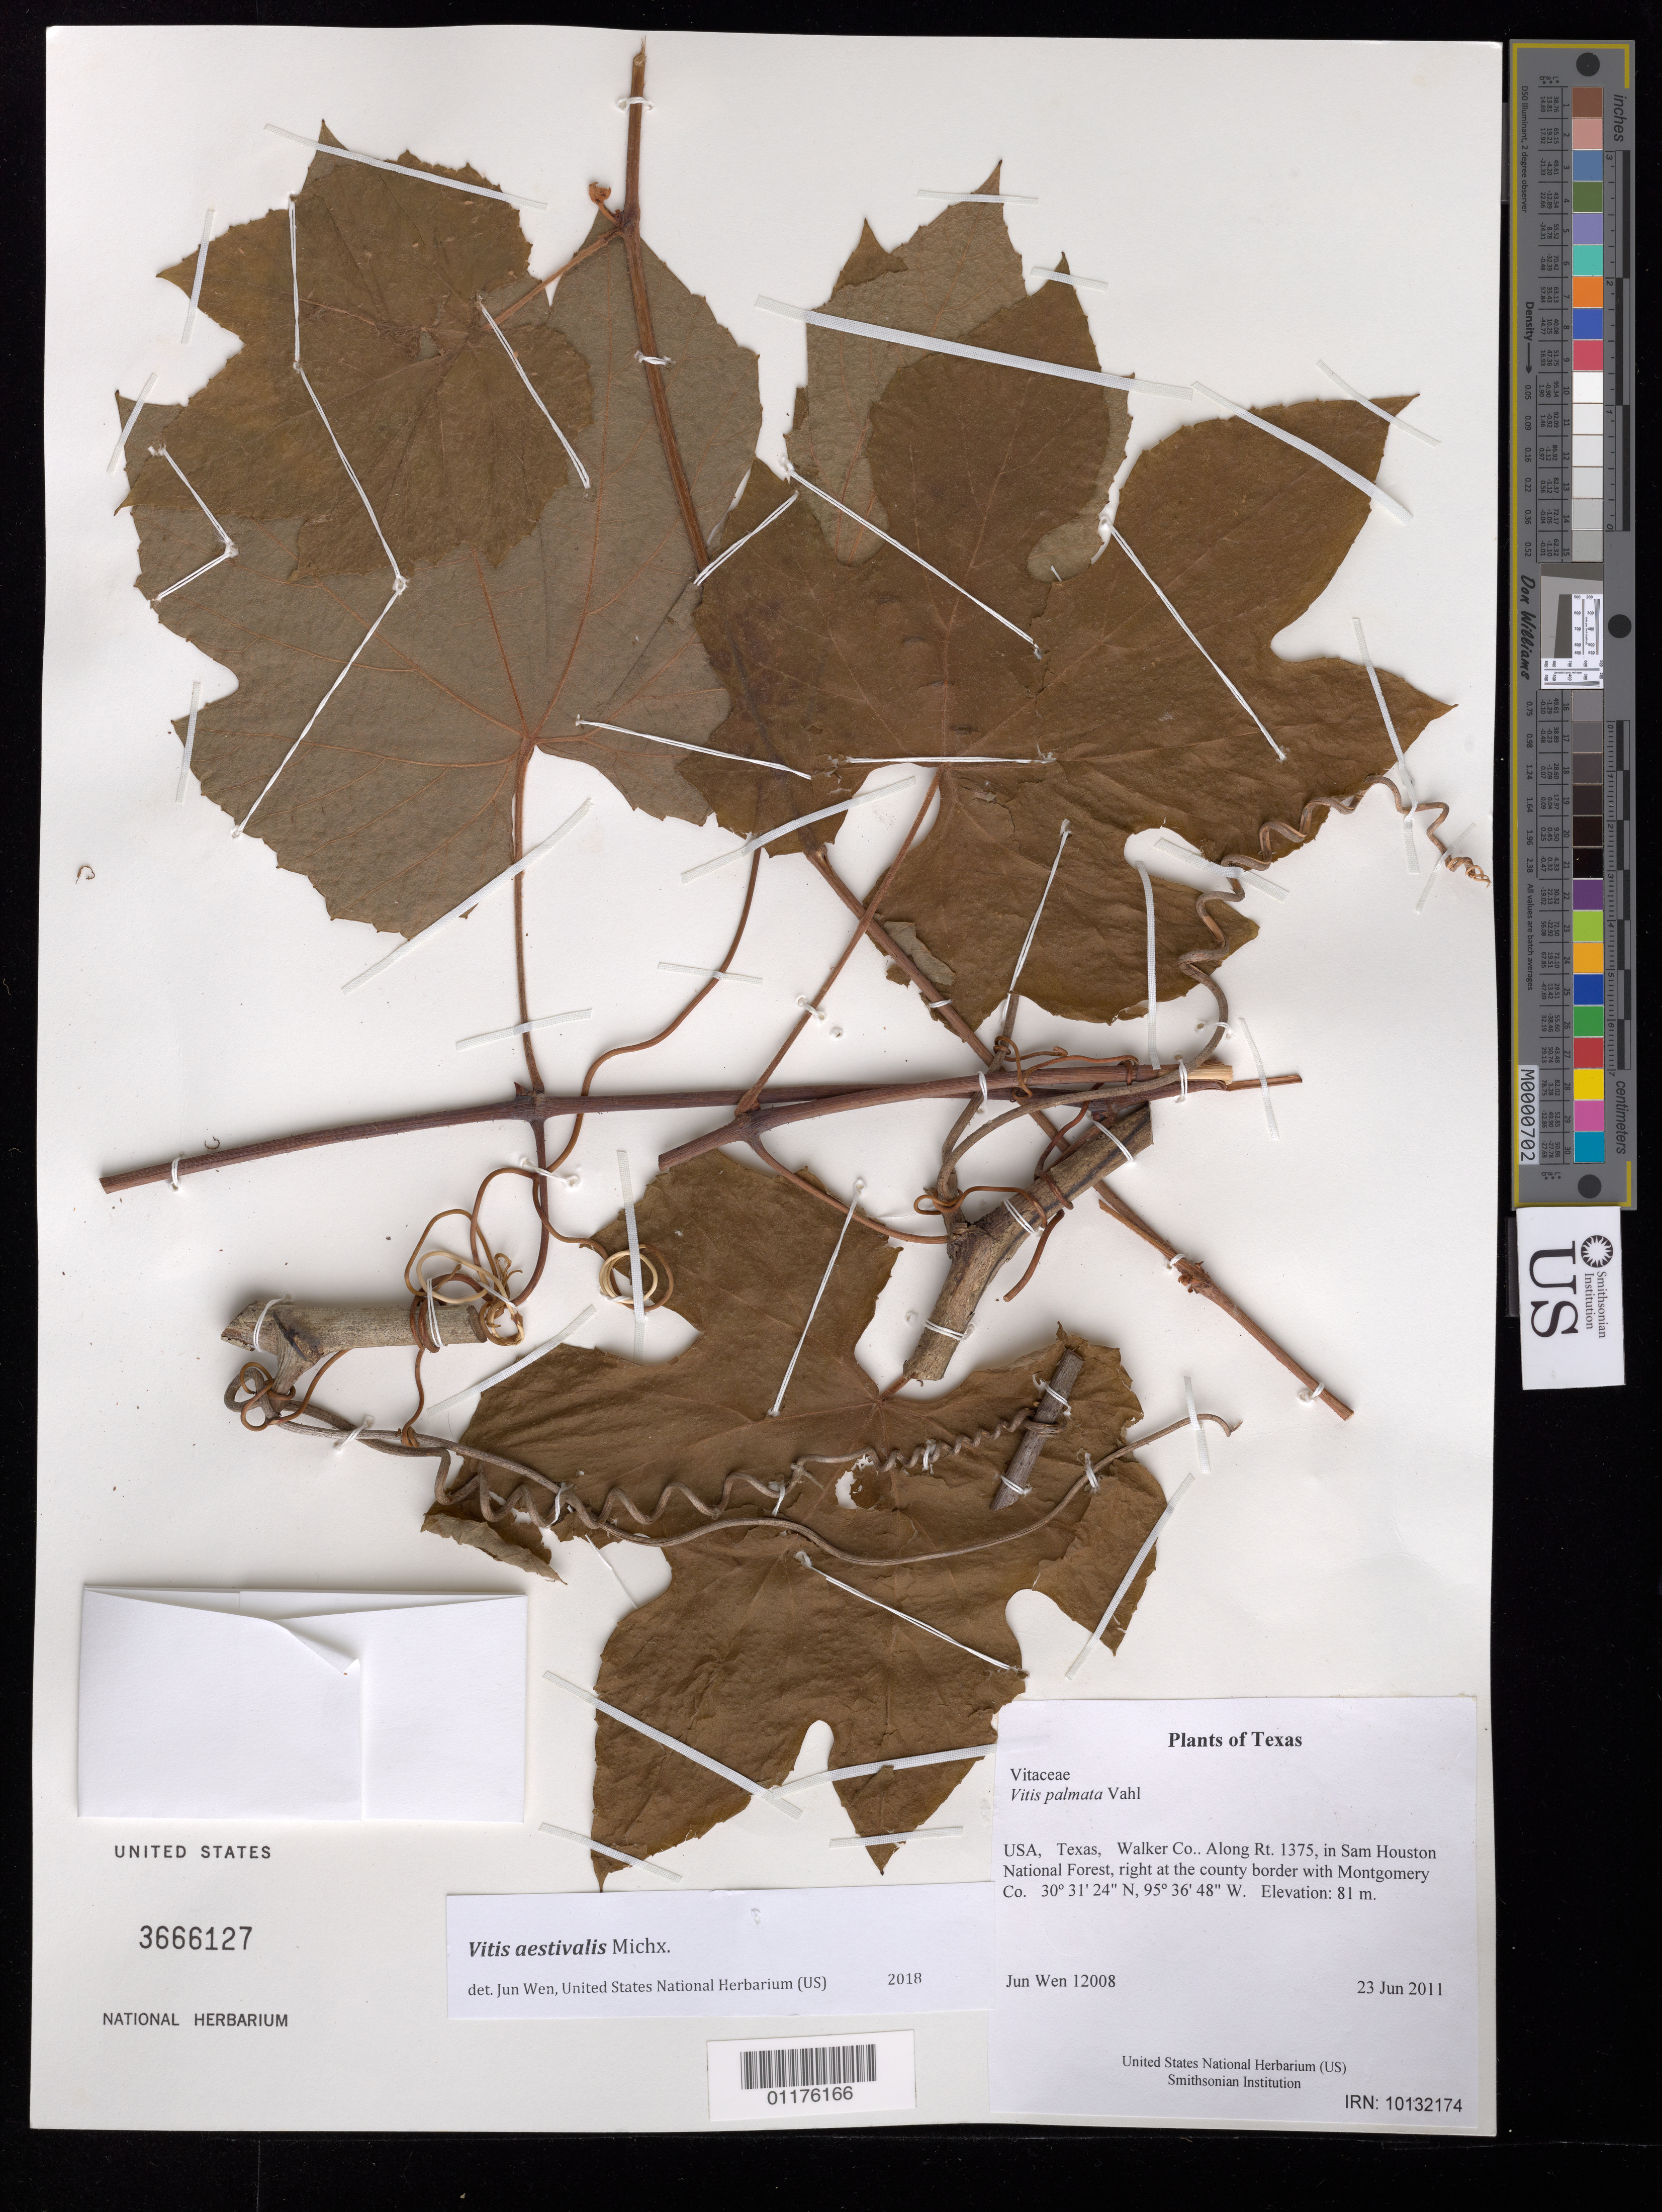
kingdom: Plantae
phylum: Tracheophyta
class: Magnoliopsida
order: Vitales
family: Vitaceae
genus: Vitis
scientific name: Vitis aestivalis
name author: Michx.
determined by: Wen, Jun, (BOT), Smithsonian Institution - National Museum of Natural History (UNITED STATES)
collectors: J. Wen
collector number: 12008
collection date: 2011-06-23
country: United States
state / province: Texas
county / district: Walker Co.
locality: Along Rt. 1375, in Sam Houston National Forest, right at the county border with Montgomery Co.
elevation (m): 81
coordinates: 30 31.405 N, 95 36.808 W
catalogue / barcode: US 3666127